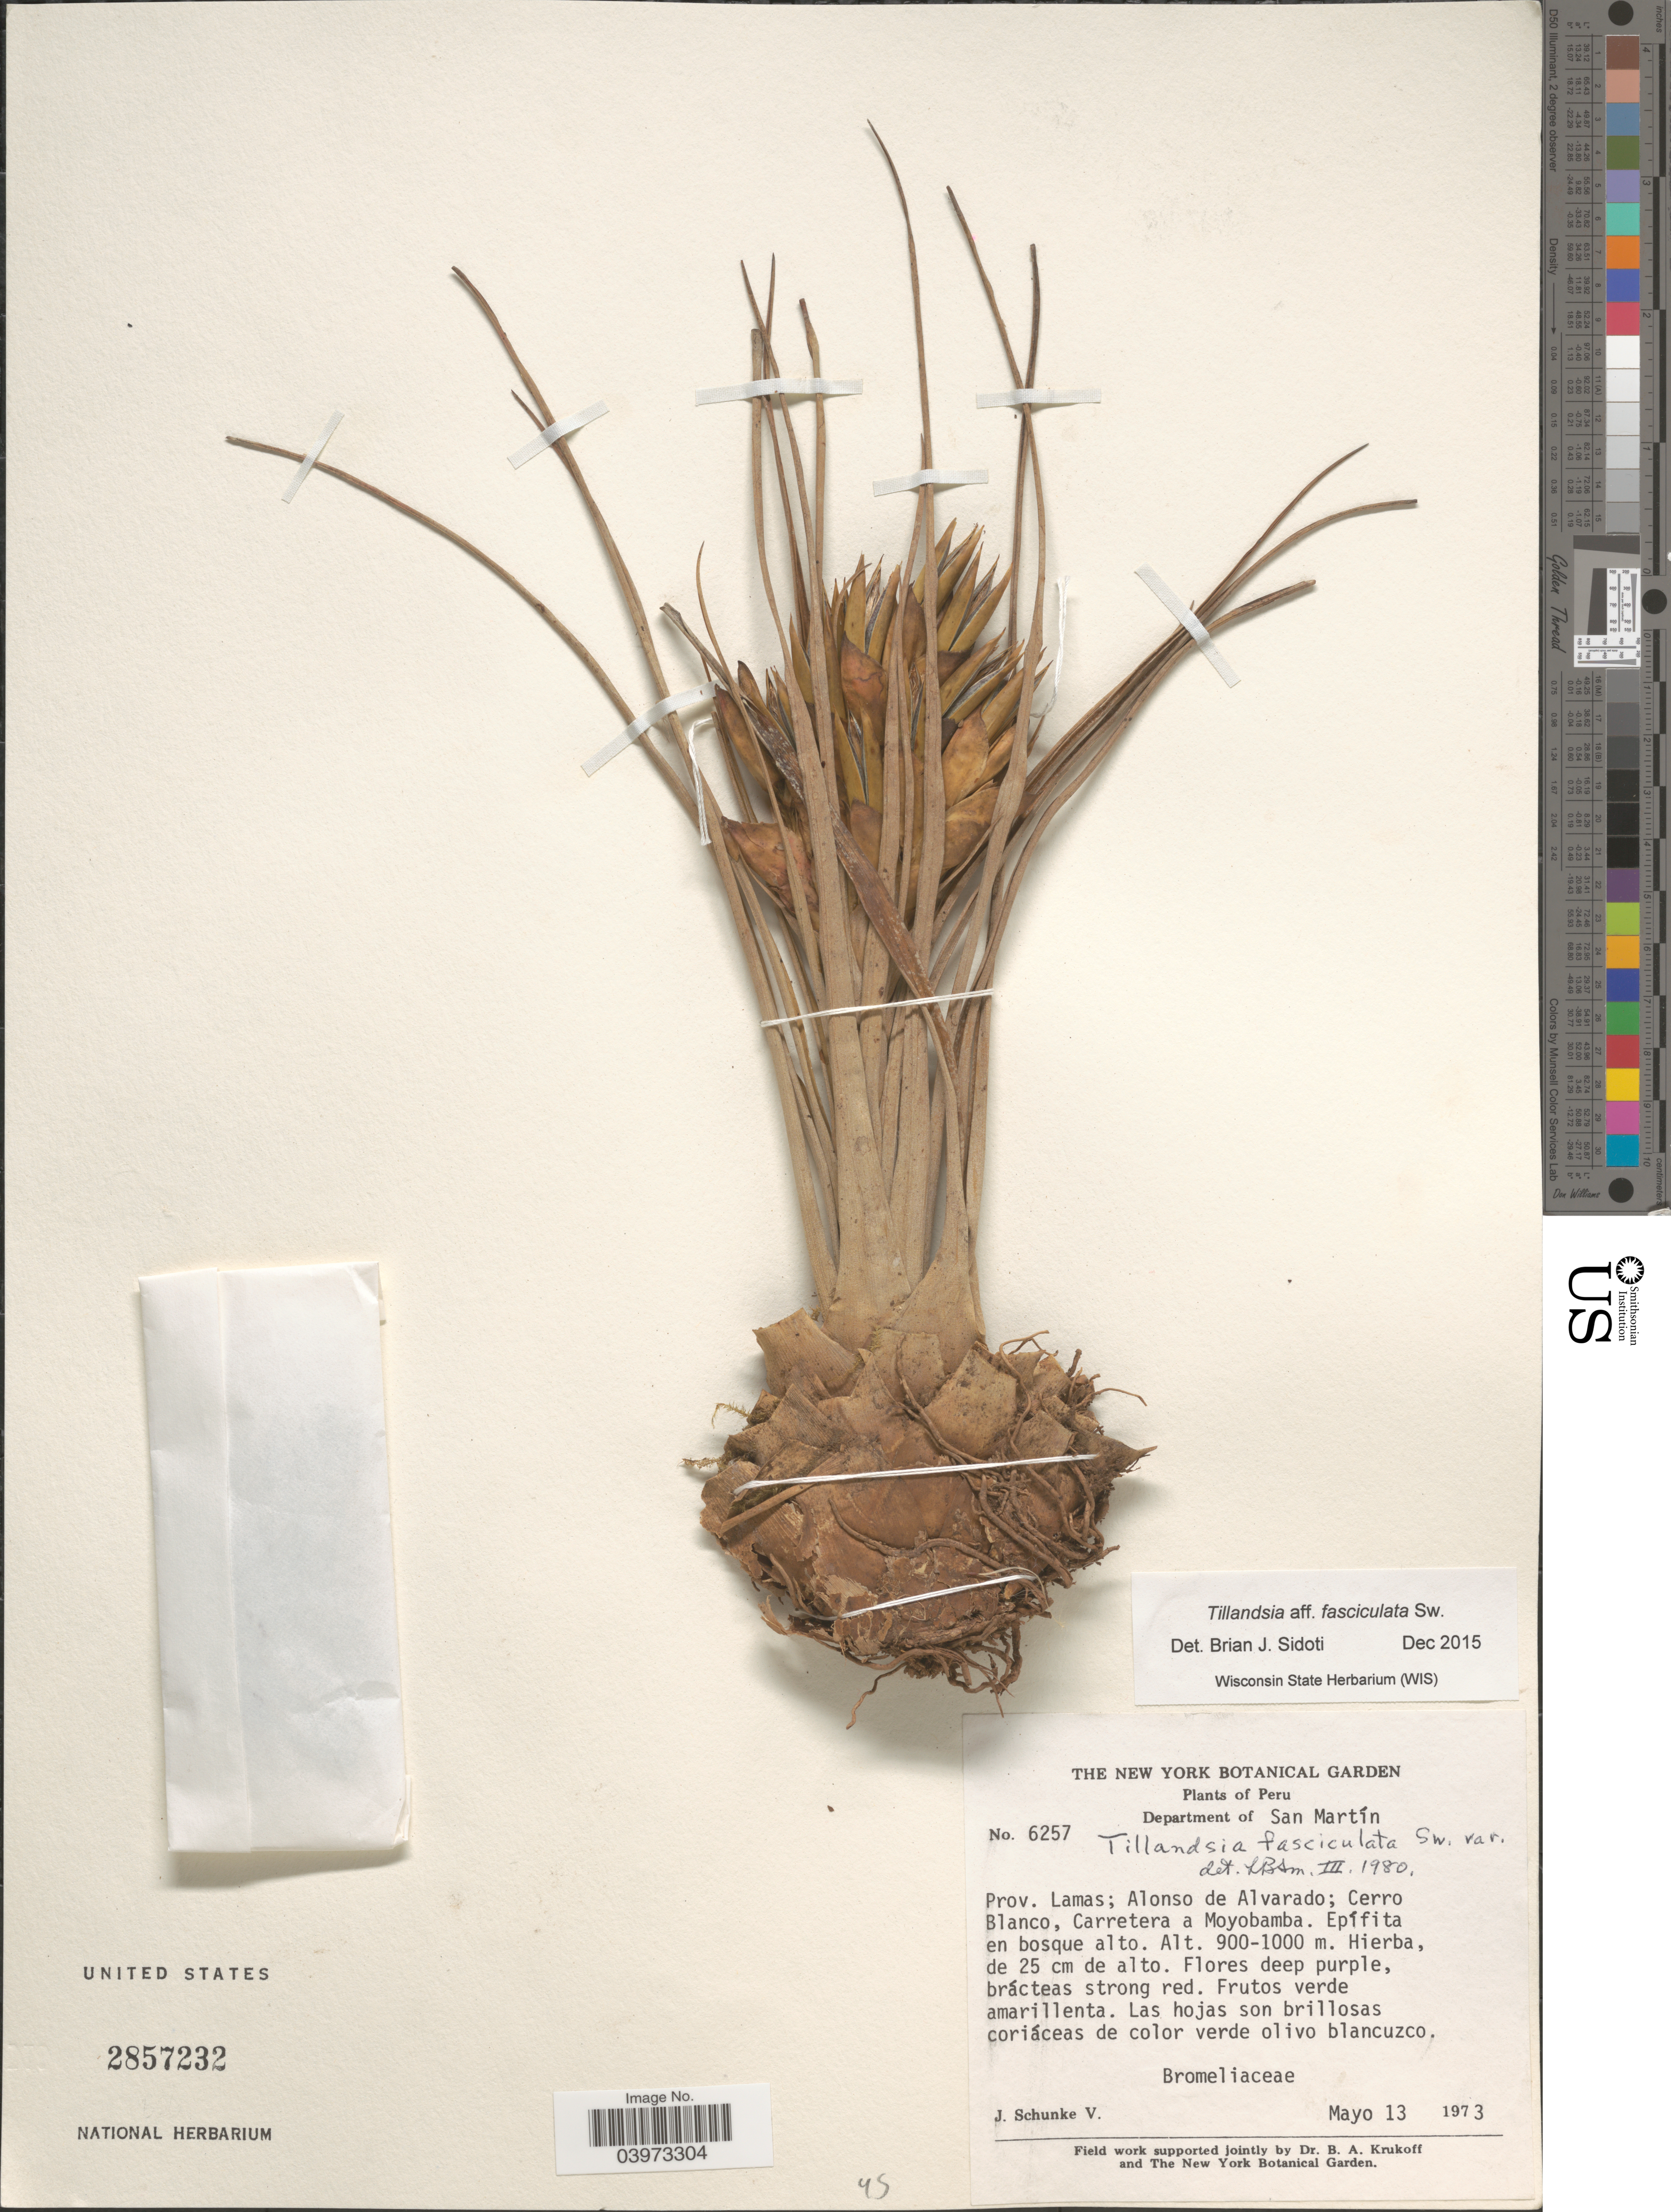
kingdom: Plantae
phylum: Tracheophyta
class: Liliopsida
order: Poales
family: Bromeliaceae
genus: Tillandsia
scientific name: Tillandsia fasciculata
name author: Sw.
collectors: J. Schunke Vigo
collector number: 6257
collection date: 1973-05-13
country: Peru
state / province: San Martín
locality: Department of San Martín. Prov. Lamas; Alonso de Alvarado; Cerro Blanco, Carretera a Moyobamba.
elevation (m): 900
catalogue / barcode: US 2857232